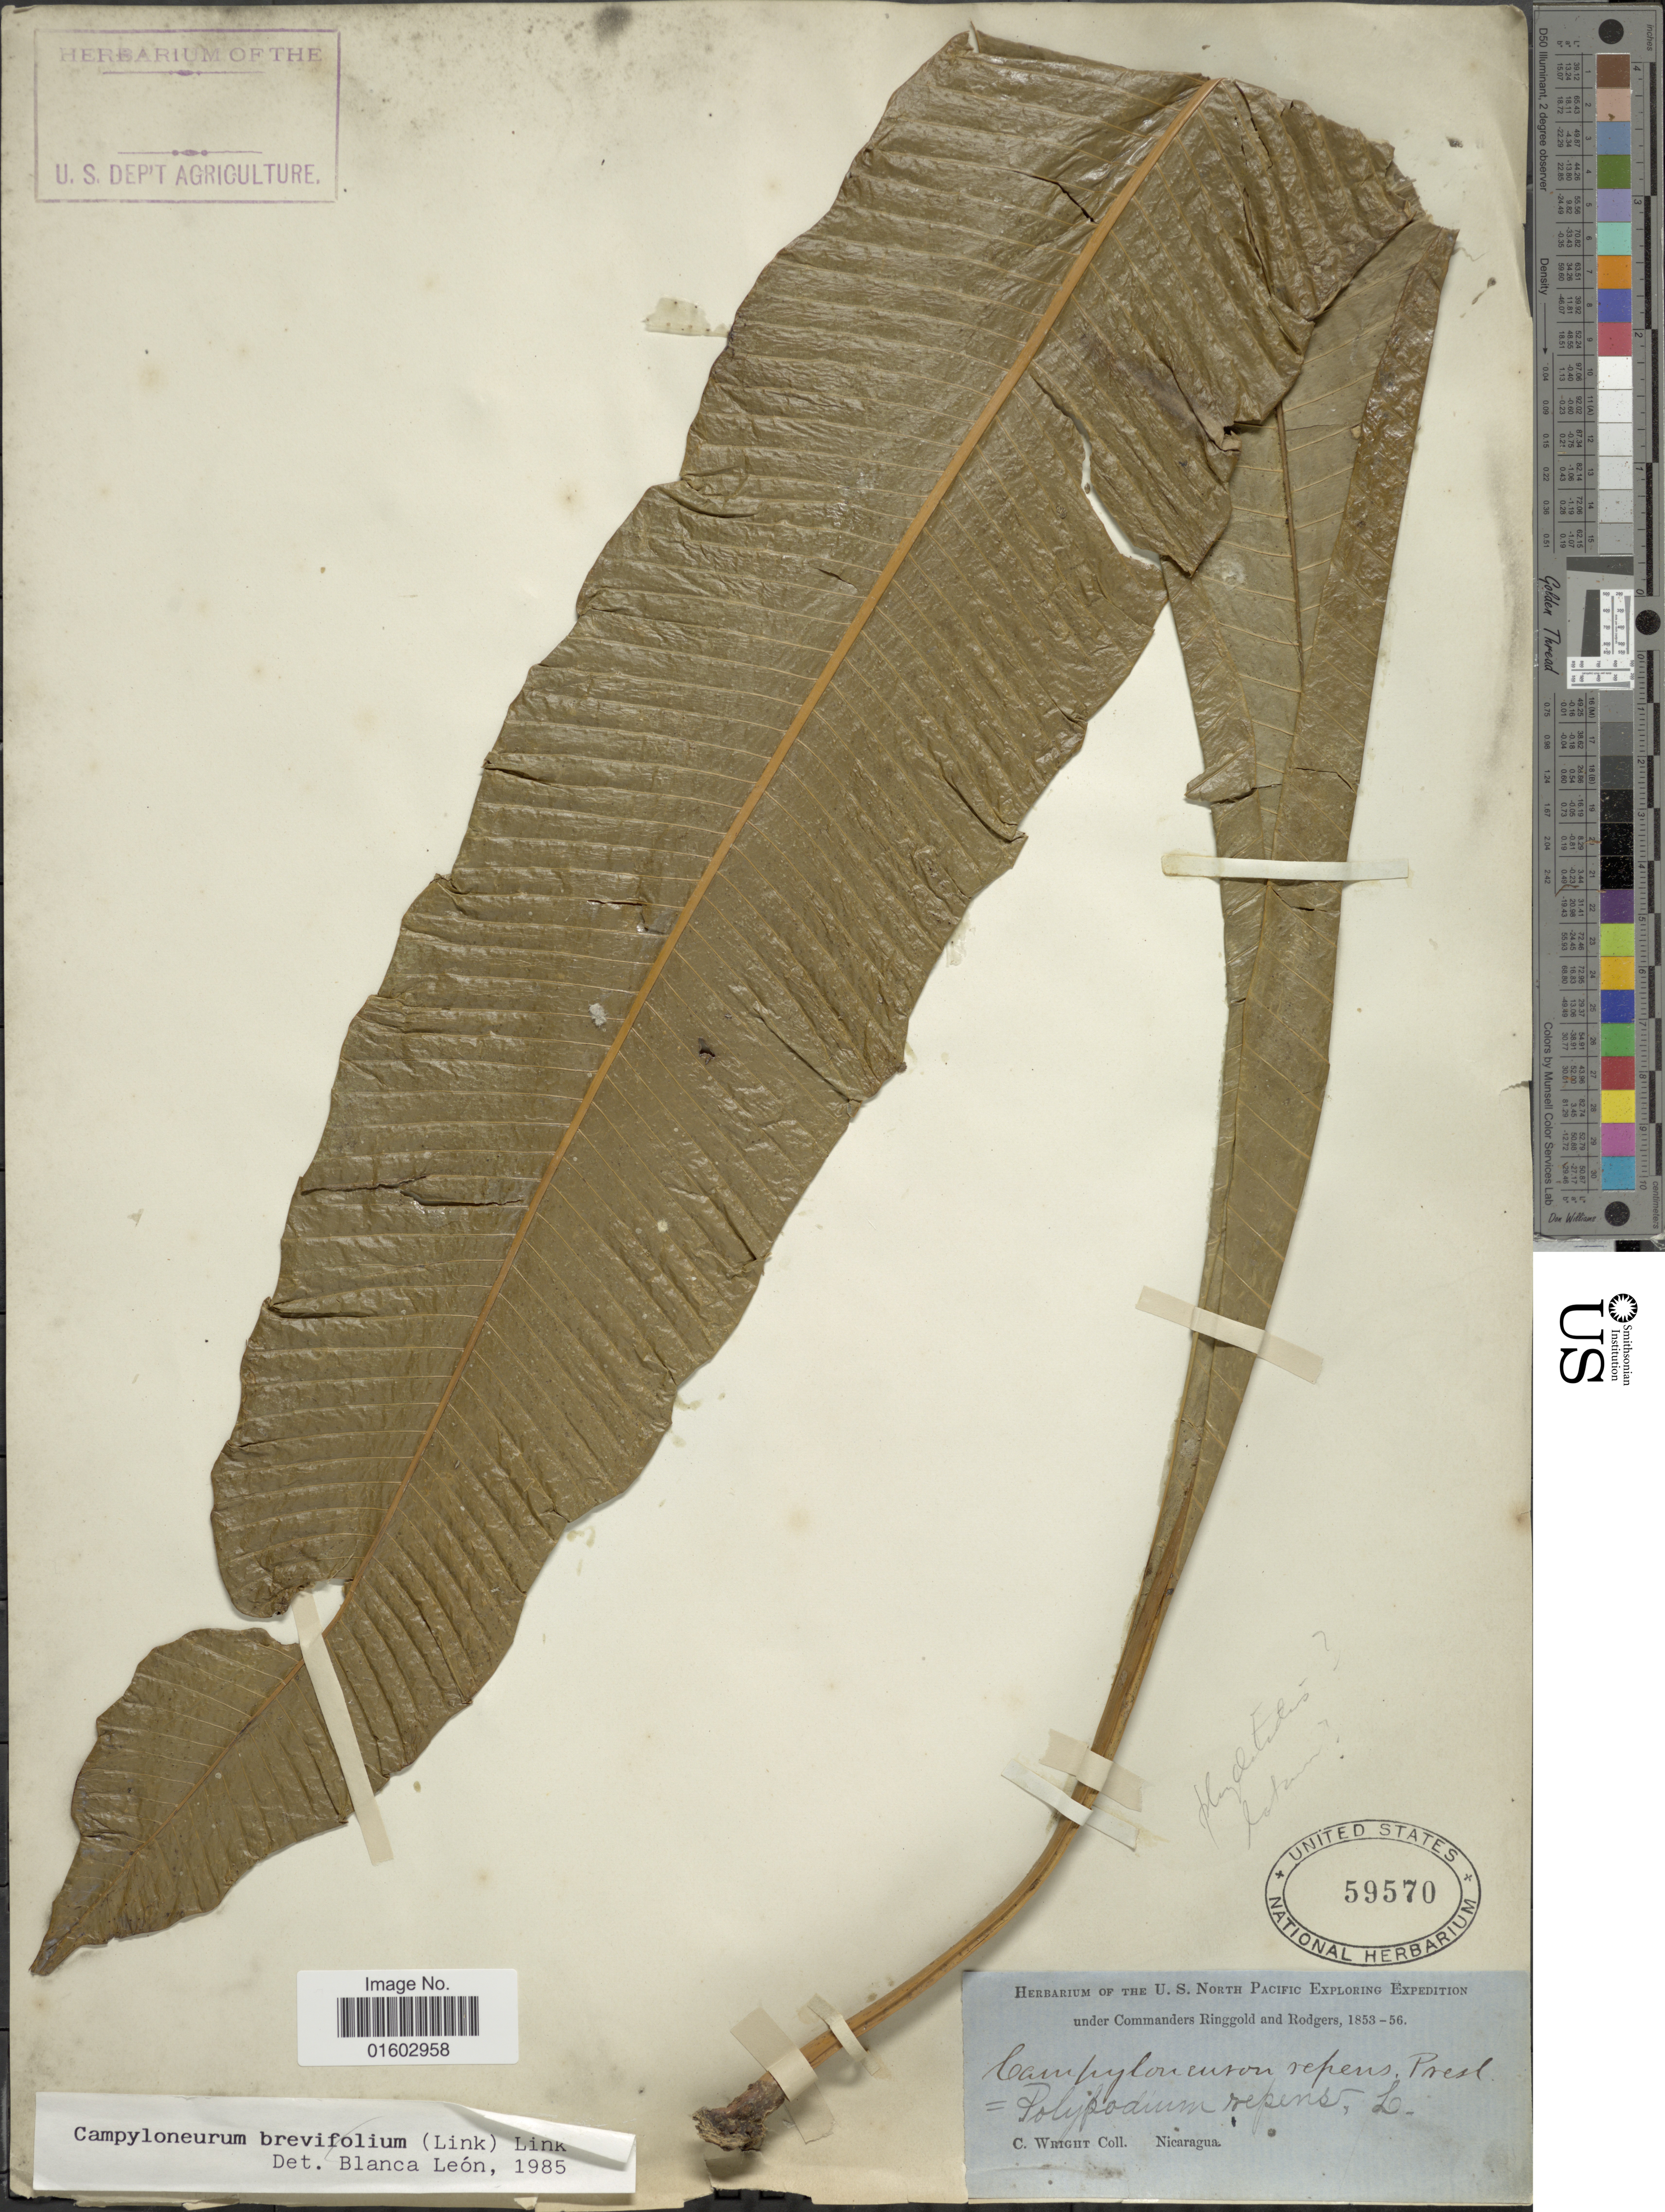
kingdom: Plantae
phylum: Tracheophyta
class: Polypodiopsida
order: Polypodiales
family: Polypodiaceae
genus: Campyloneurum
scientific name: Campyloneurum latum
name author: T. Moore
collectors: C. Wright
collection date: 1853/1856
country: Nicaragua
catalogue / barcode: US 59570